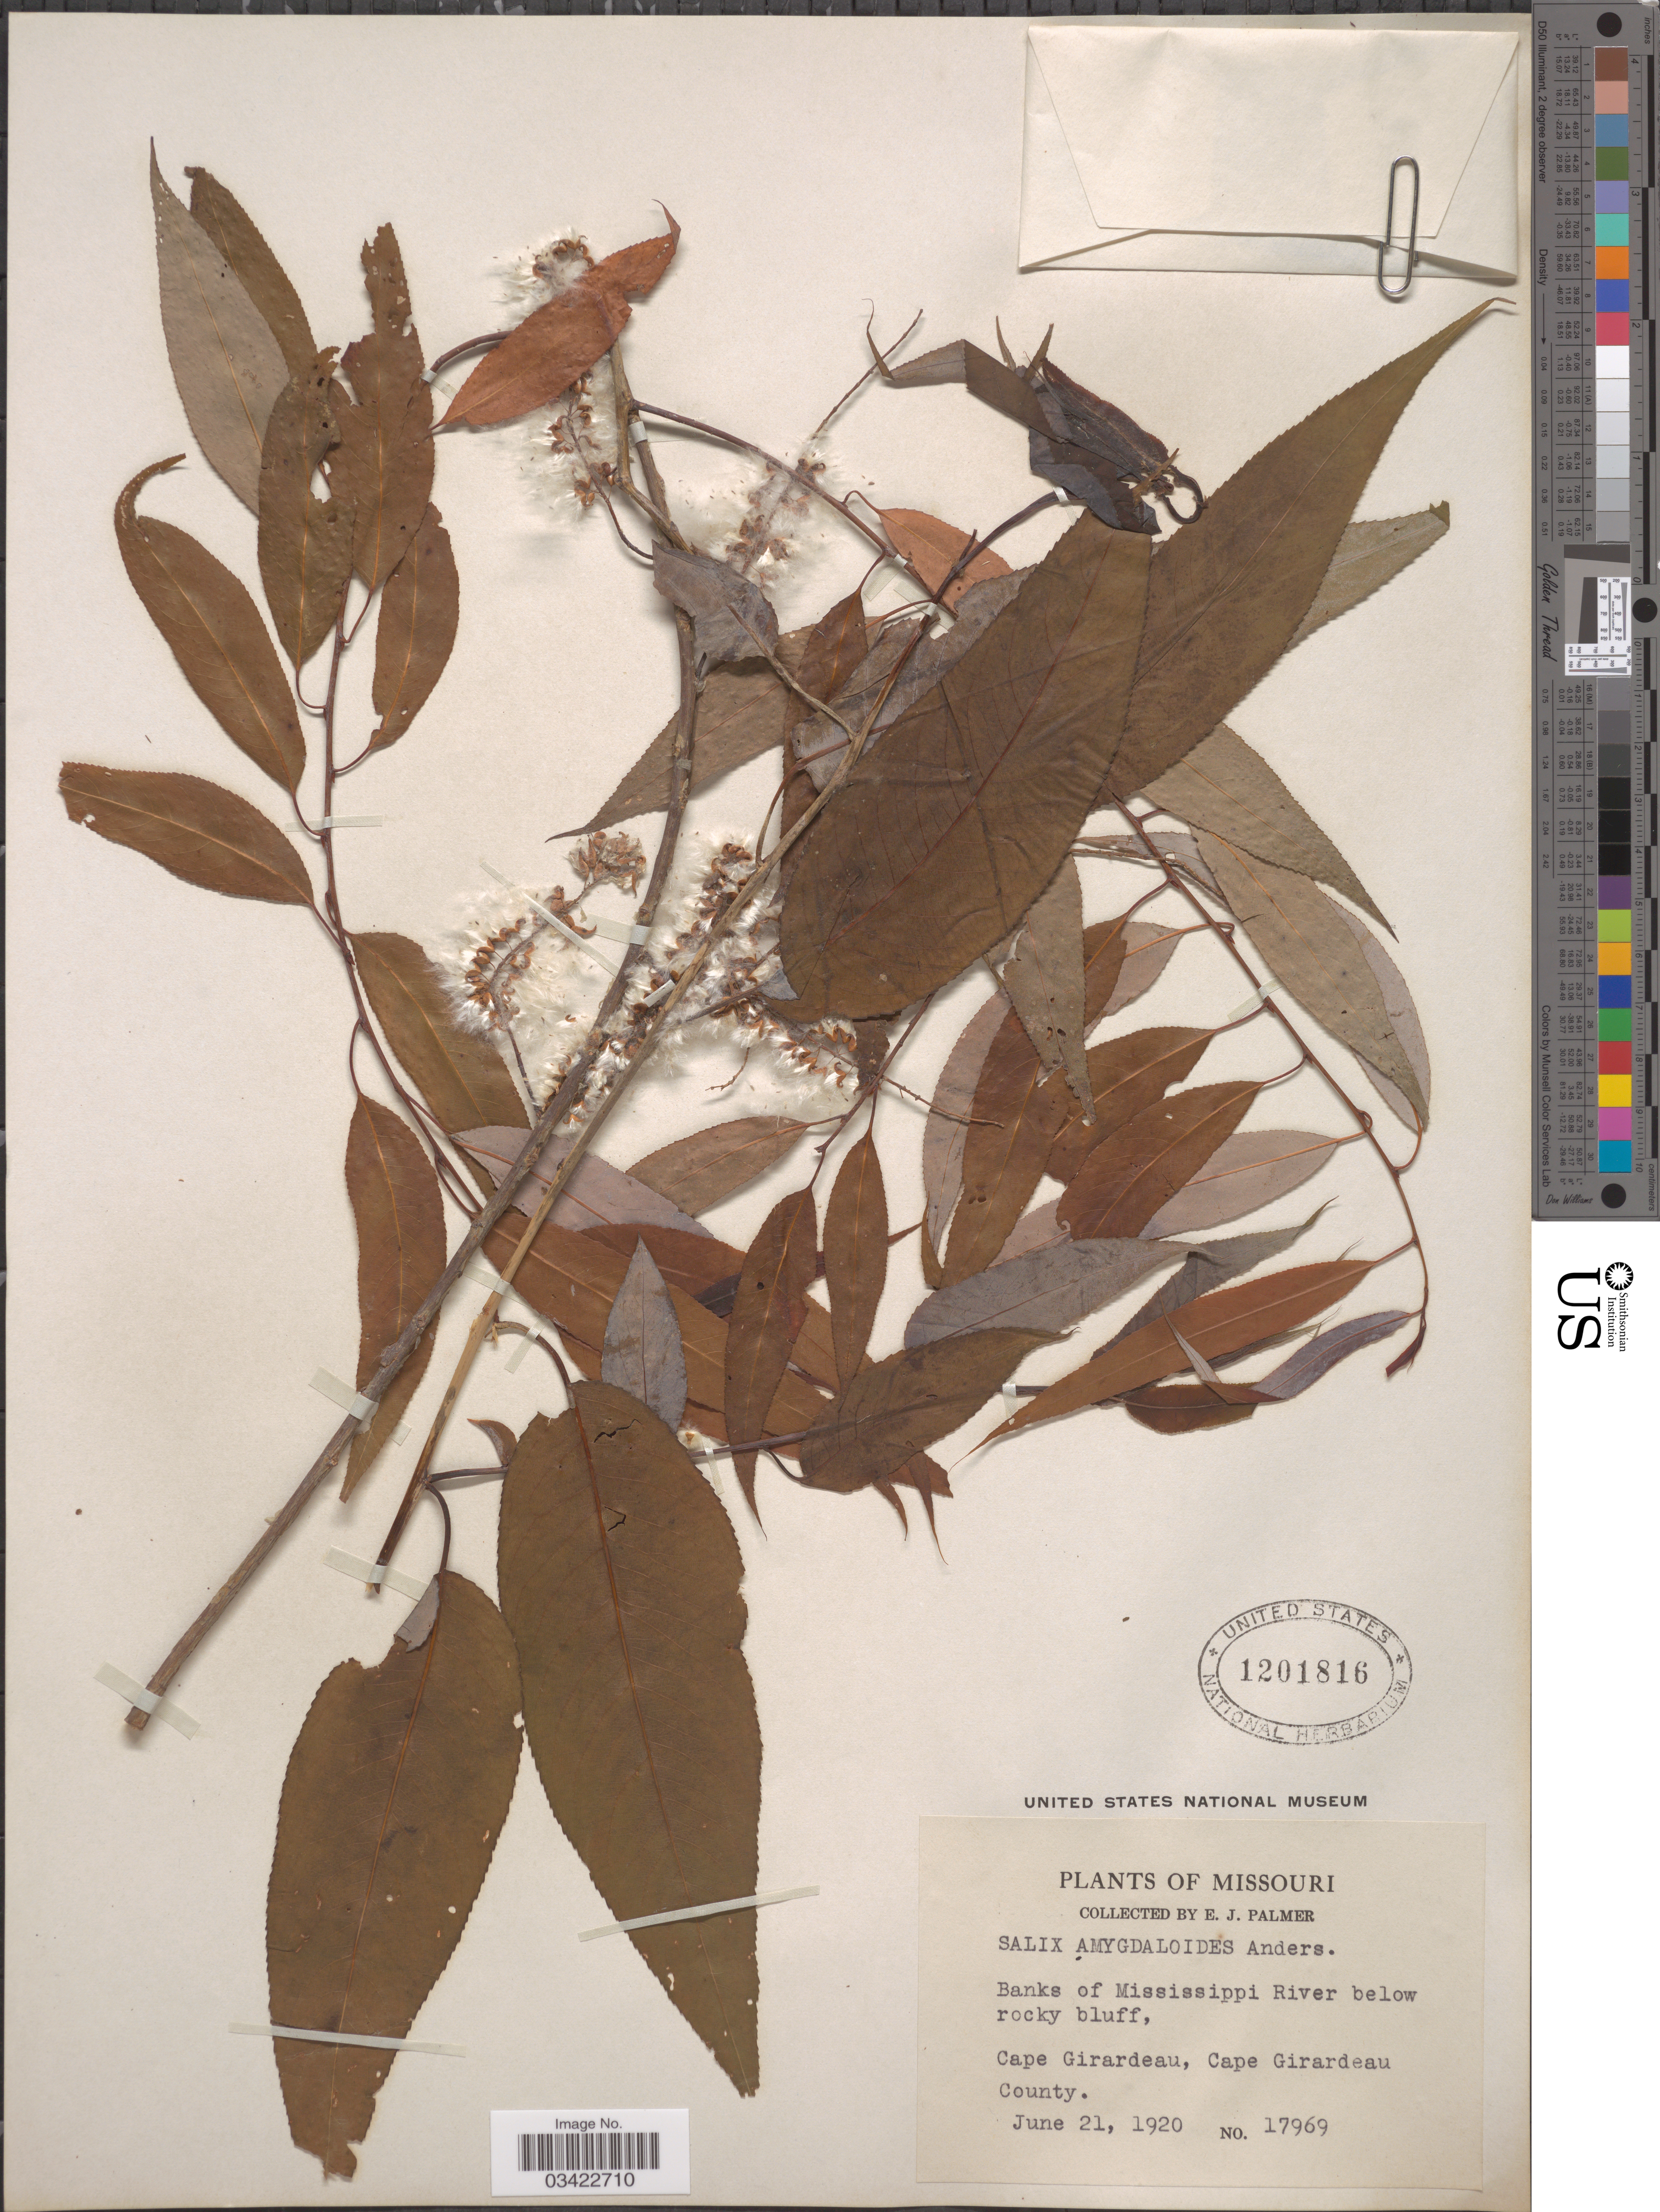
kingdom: Plantae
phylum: Tracheophyta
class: Magnoliopsida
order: Malpighiales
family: Salicaceae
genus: Salix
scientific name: Salix amygdaloides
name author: Andersson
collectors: E. J. Palmer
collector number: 17969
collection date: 1920-06-21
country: United States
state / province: Missouri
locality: Banks of Mississippi River below rocky bluff. Cape Girardeau, Cape Girardeau County.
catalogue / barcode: US 1201816